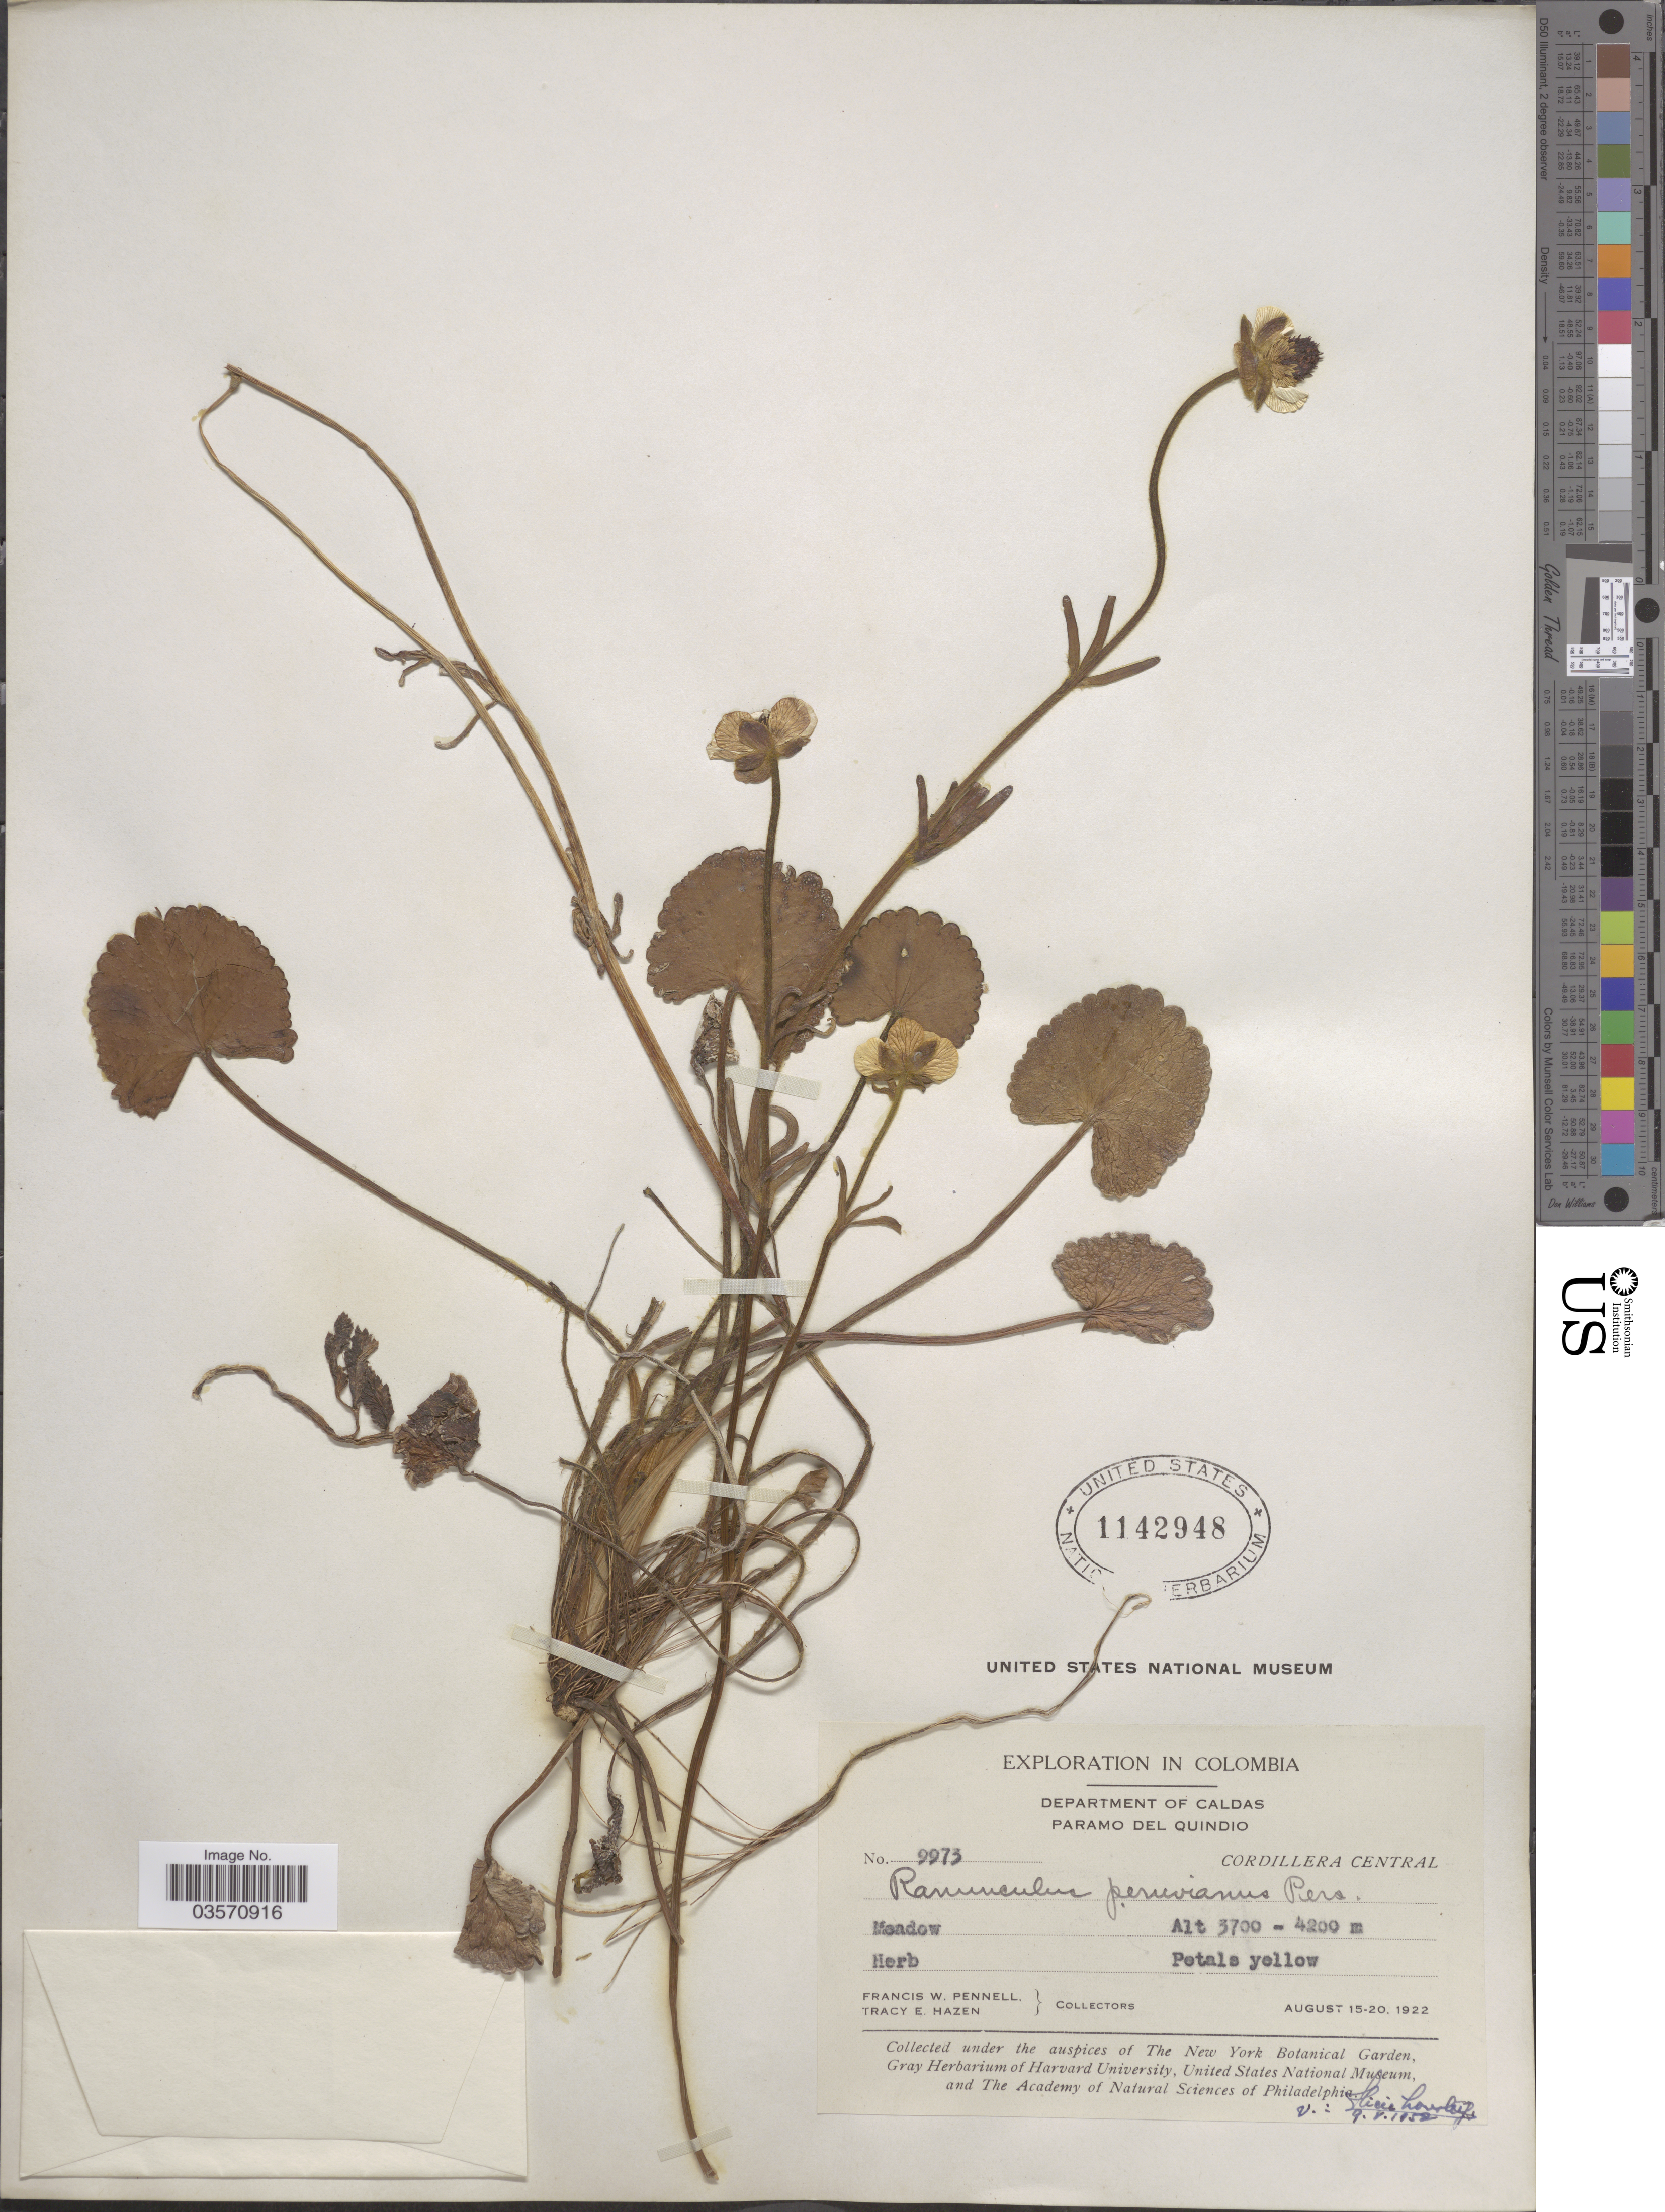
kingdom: Plantae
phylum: Tracheophyta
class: Magnoliopsida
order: Ranunculales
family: Ranunculaceae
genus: Ranunculus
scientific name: Ranunculus peruvianus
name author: Pers.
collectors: F. W. Pennell & T. E. Hazen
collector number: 9973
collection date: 1922-08-15/1922-08-20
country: Colombia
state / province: Caldas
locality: Department of Caldas. Paramo del Quindo. Cordillera Central.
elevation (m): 3700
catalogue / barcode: US 1142948